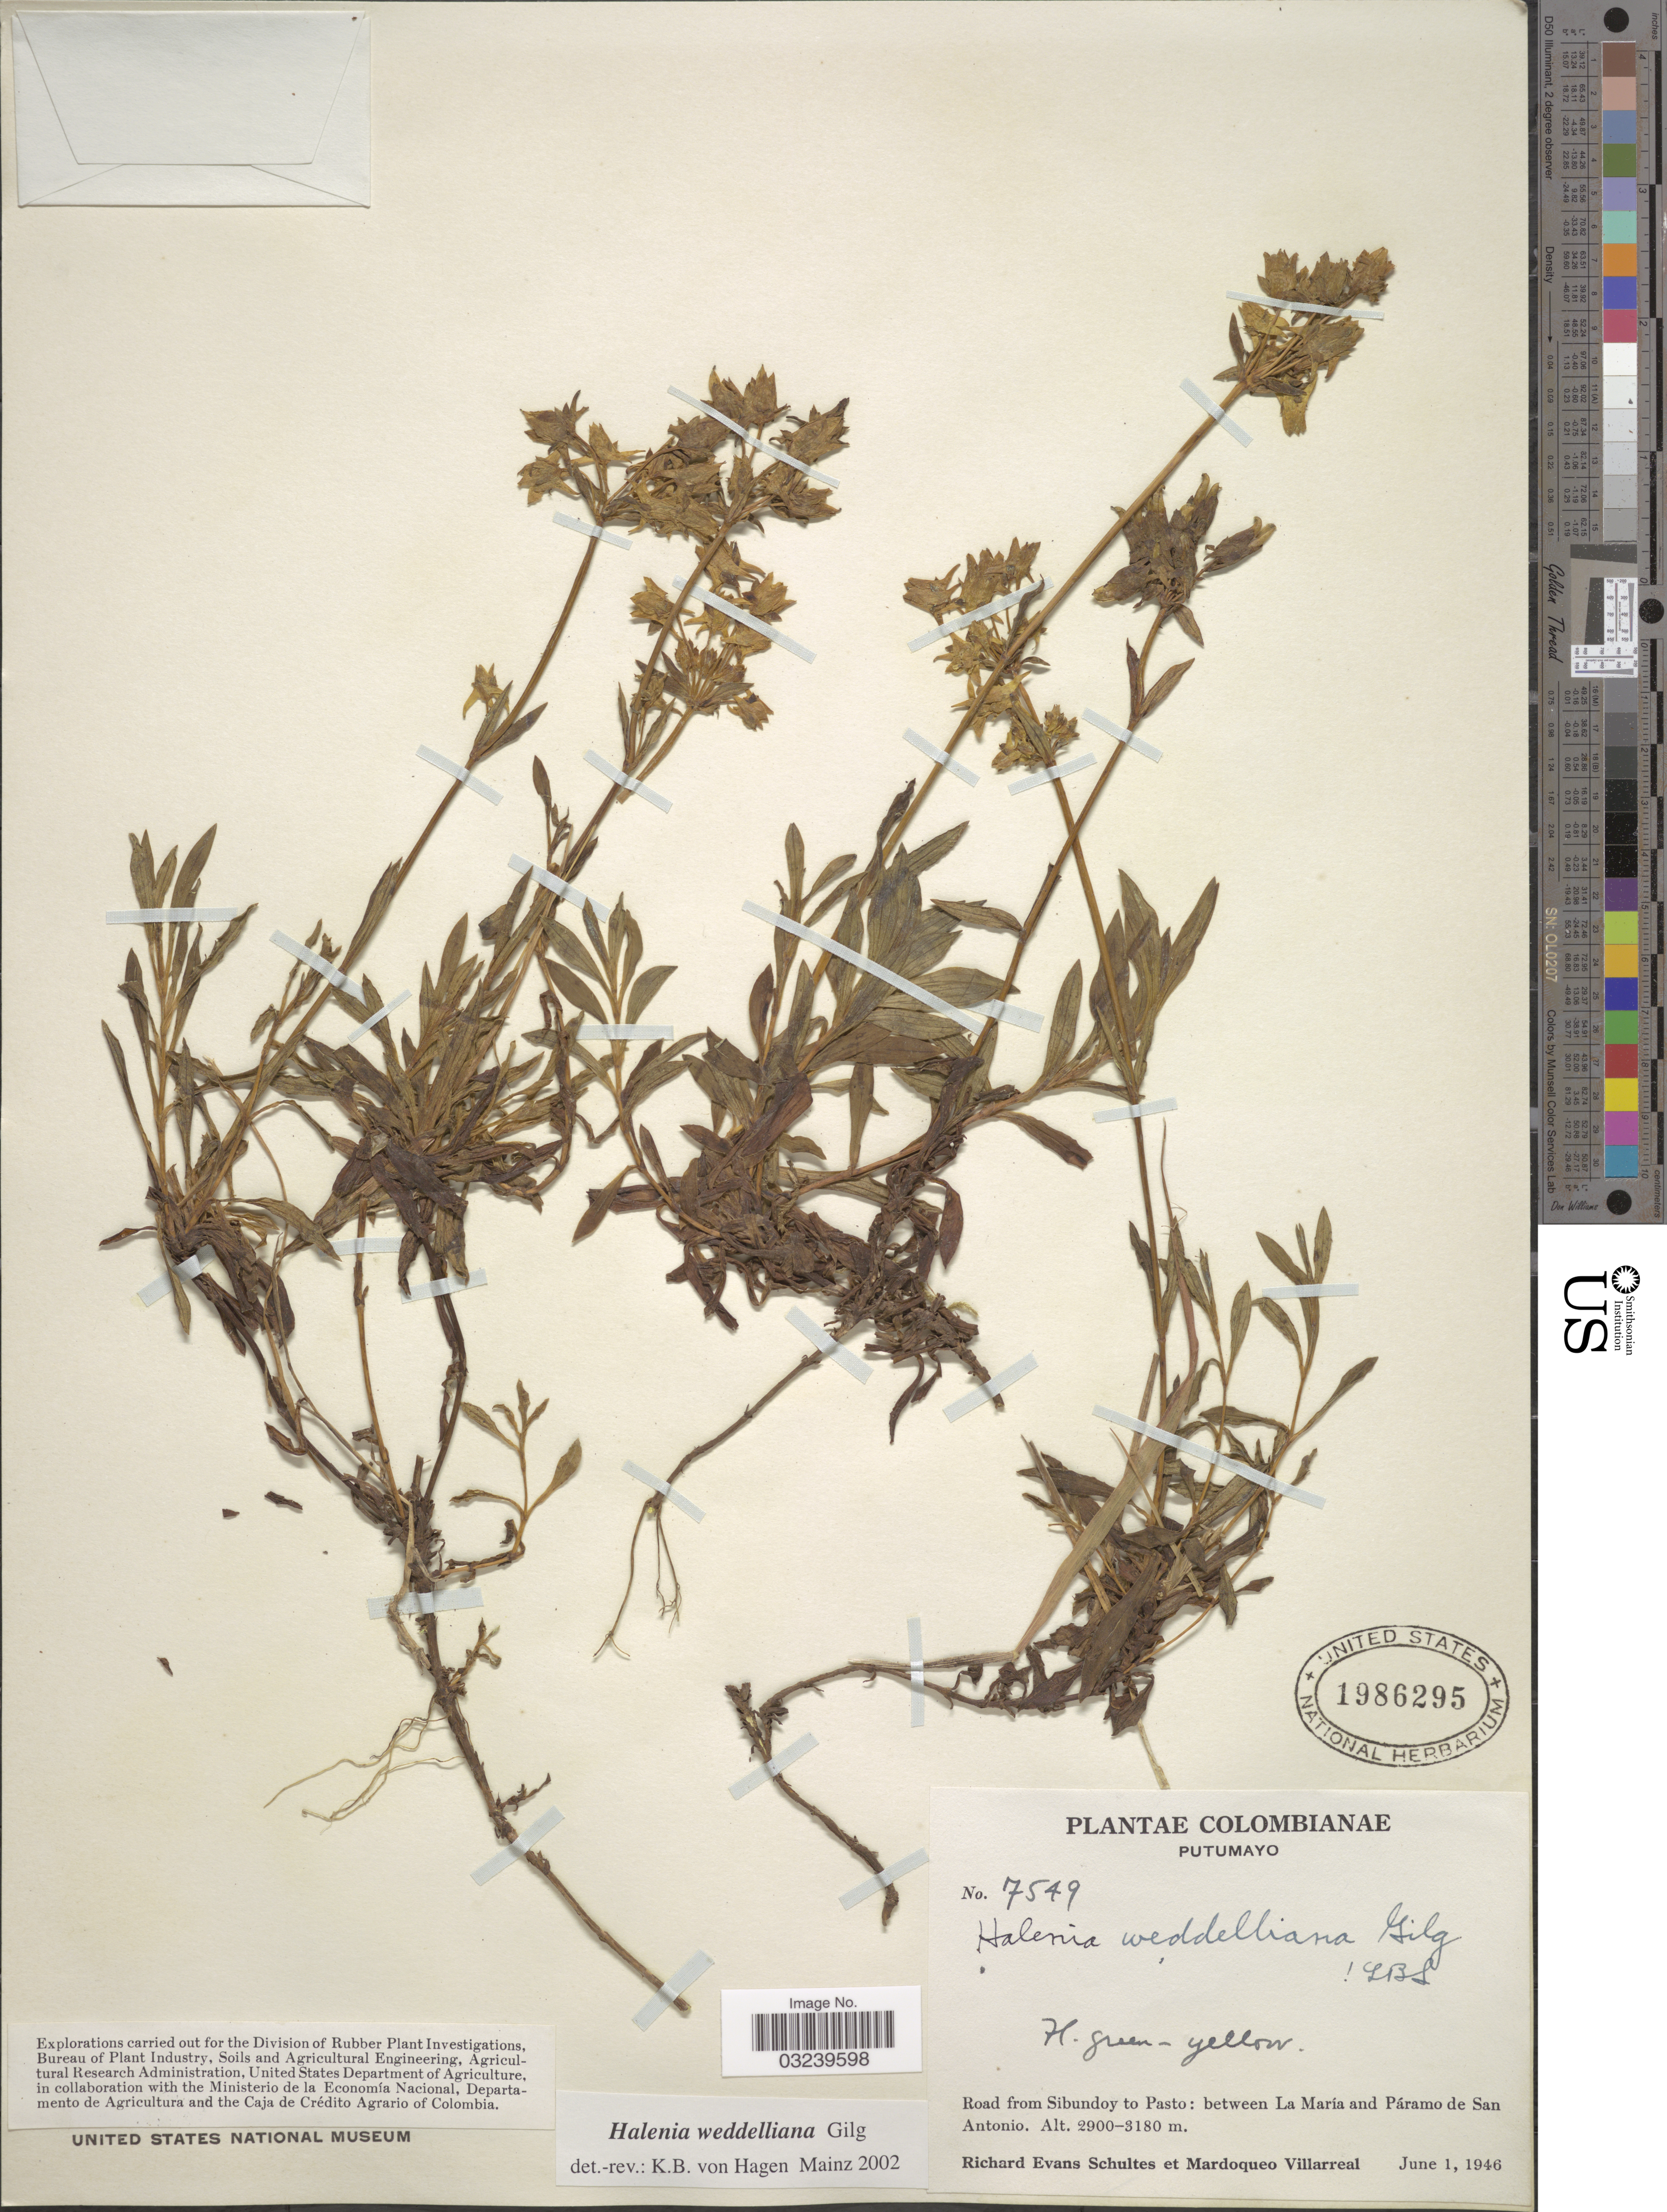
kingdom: Plantae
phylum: Tracheophyta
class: Magnoliopsida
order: Gentianales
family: Gentianaceae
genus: Halenia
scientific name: Halenia weddelliana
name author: Gilg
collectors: R. E. Schultes & M. Villarreal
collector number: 7549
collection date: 1946-06-01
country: Colombia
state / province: Putumayo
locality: Road from Sibundoy to Pasto: between La María and Páramo de San Antonio.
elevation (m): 2900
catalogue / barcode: US 1986295